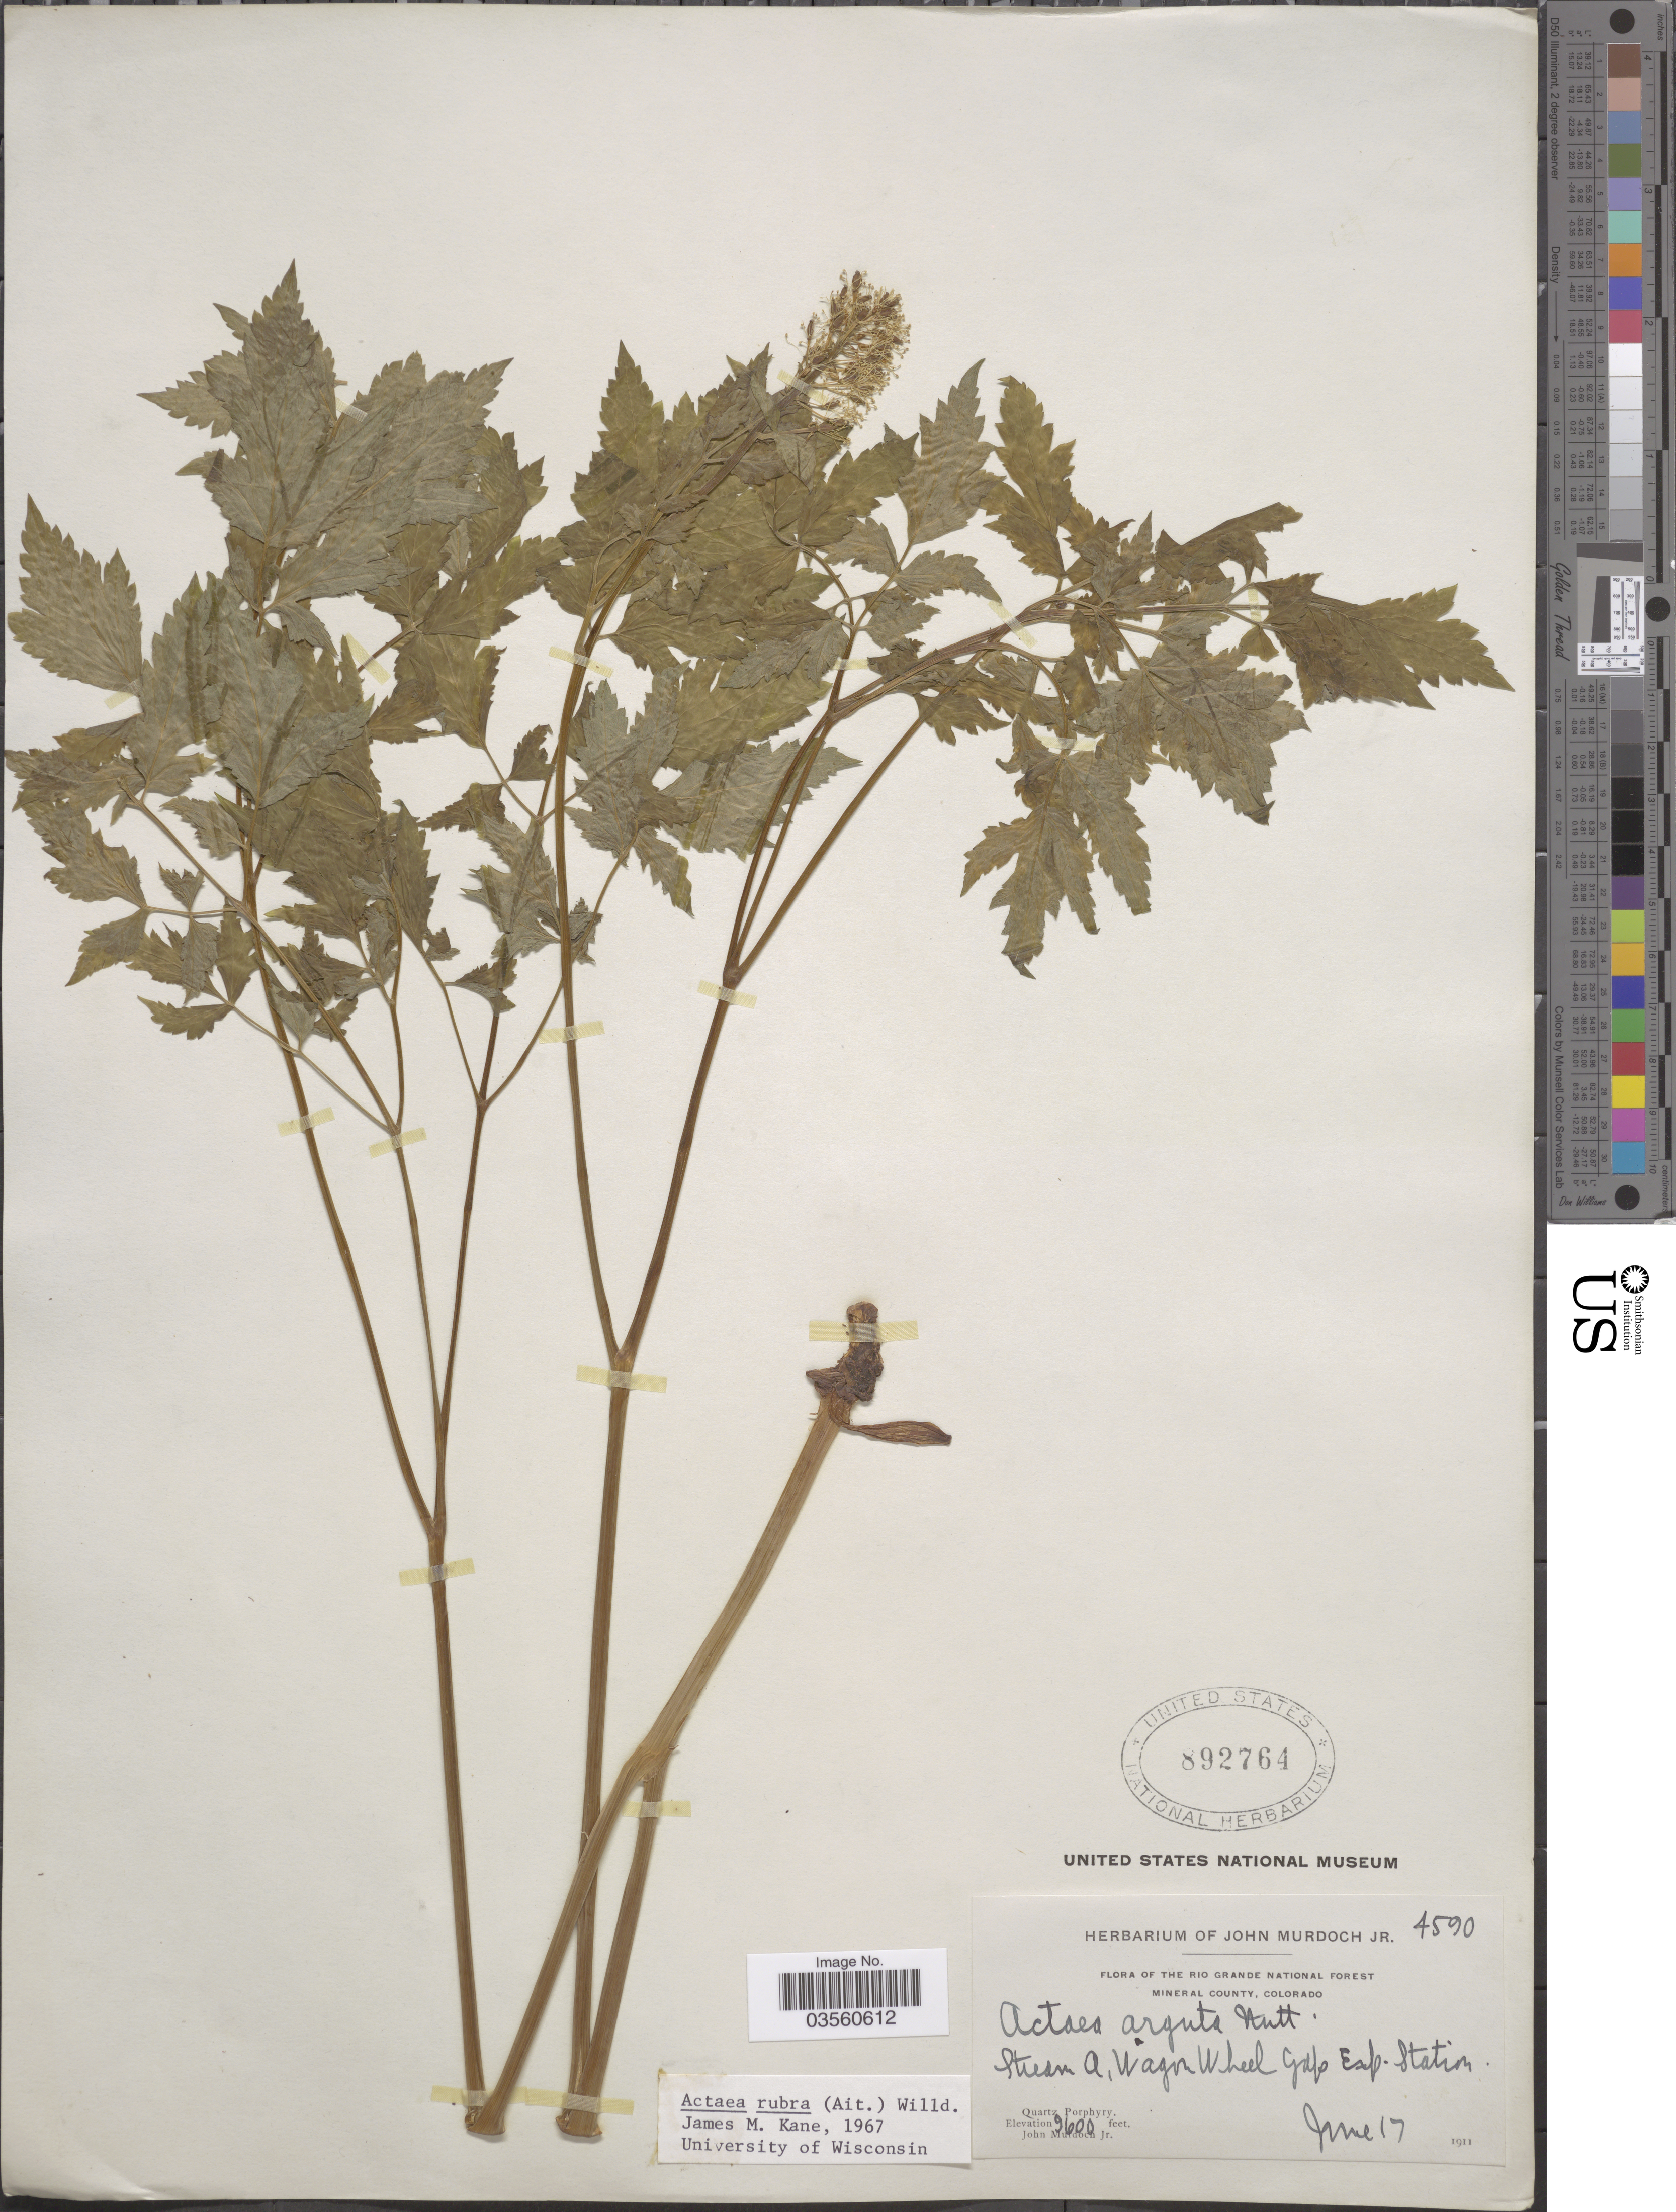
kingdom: Plantae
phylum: Tracheophyta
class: Magnoliopsida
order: Ranunculales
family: Ranunculaceae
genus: Actaea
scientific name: Actaea rubra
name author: (Aiton) Willd.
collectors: J. Murdoch Jr.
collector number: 4590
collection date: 1911-06-17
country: United States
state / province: Colorado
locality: The Rio Grande National Forest. Mineral County. Stream A, Wagon Wheel Gap Exp. Station.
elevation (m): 2926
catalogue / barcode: US 892764